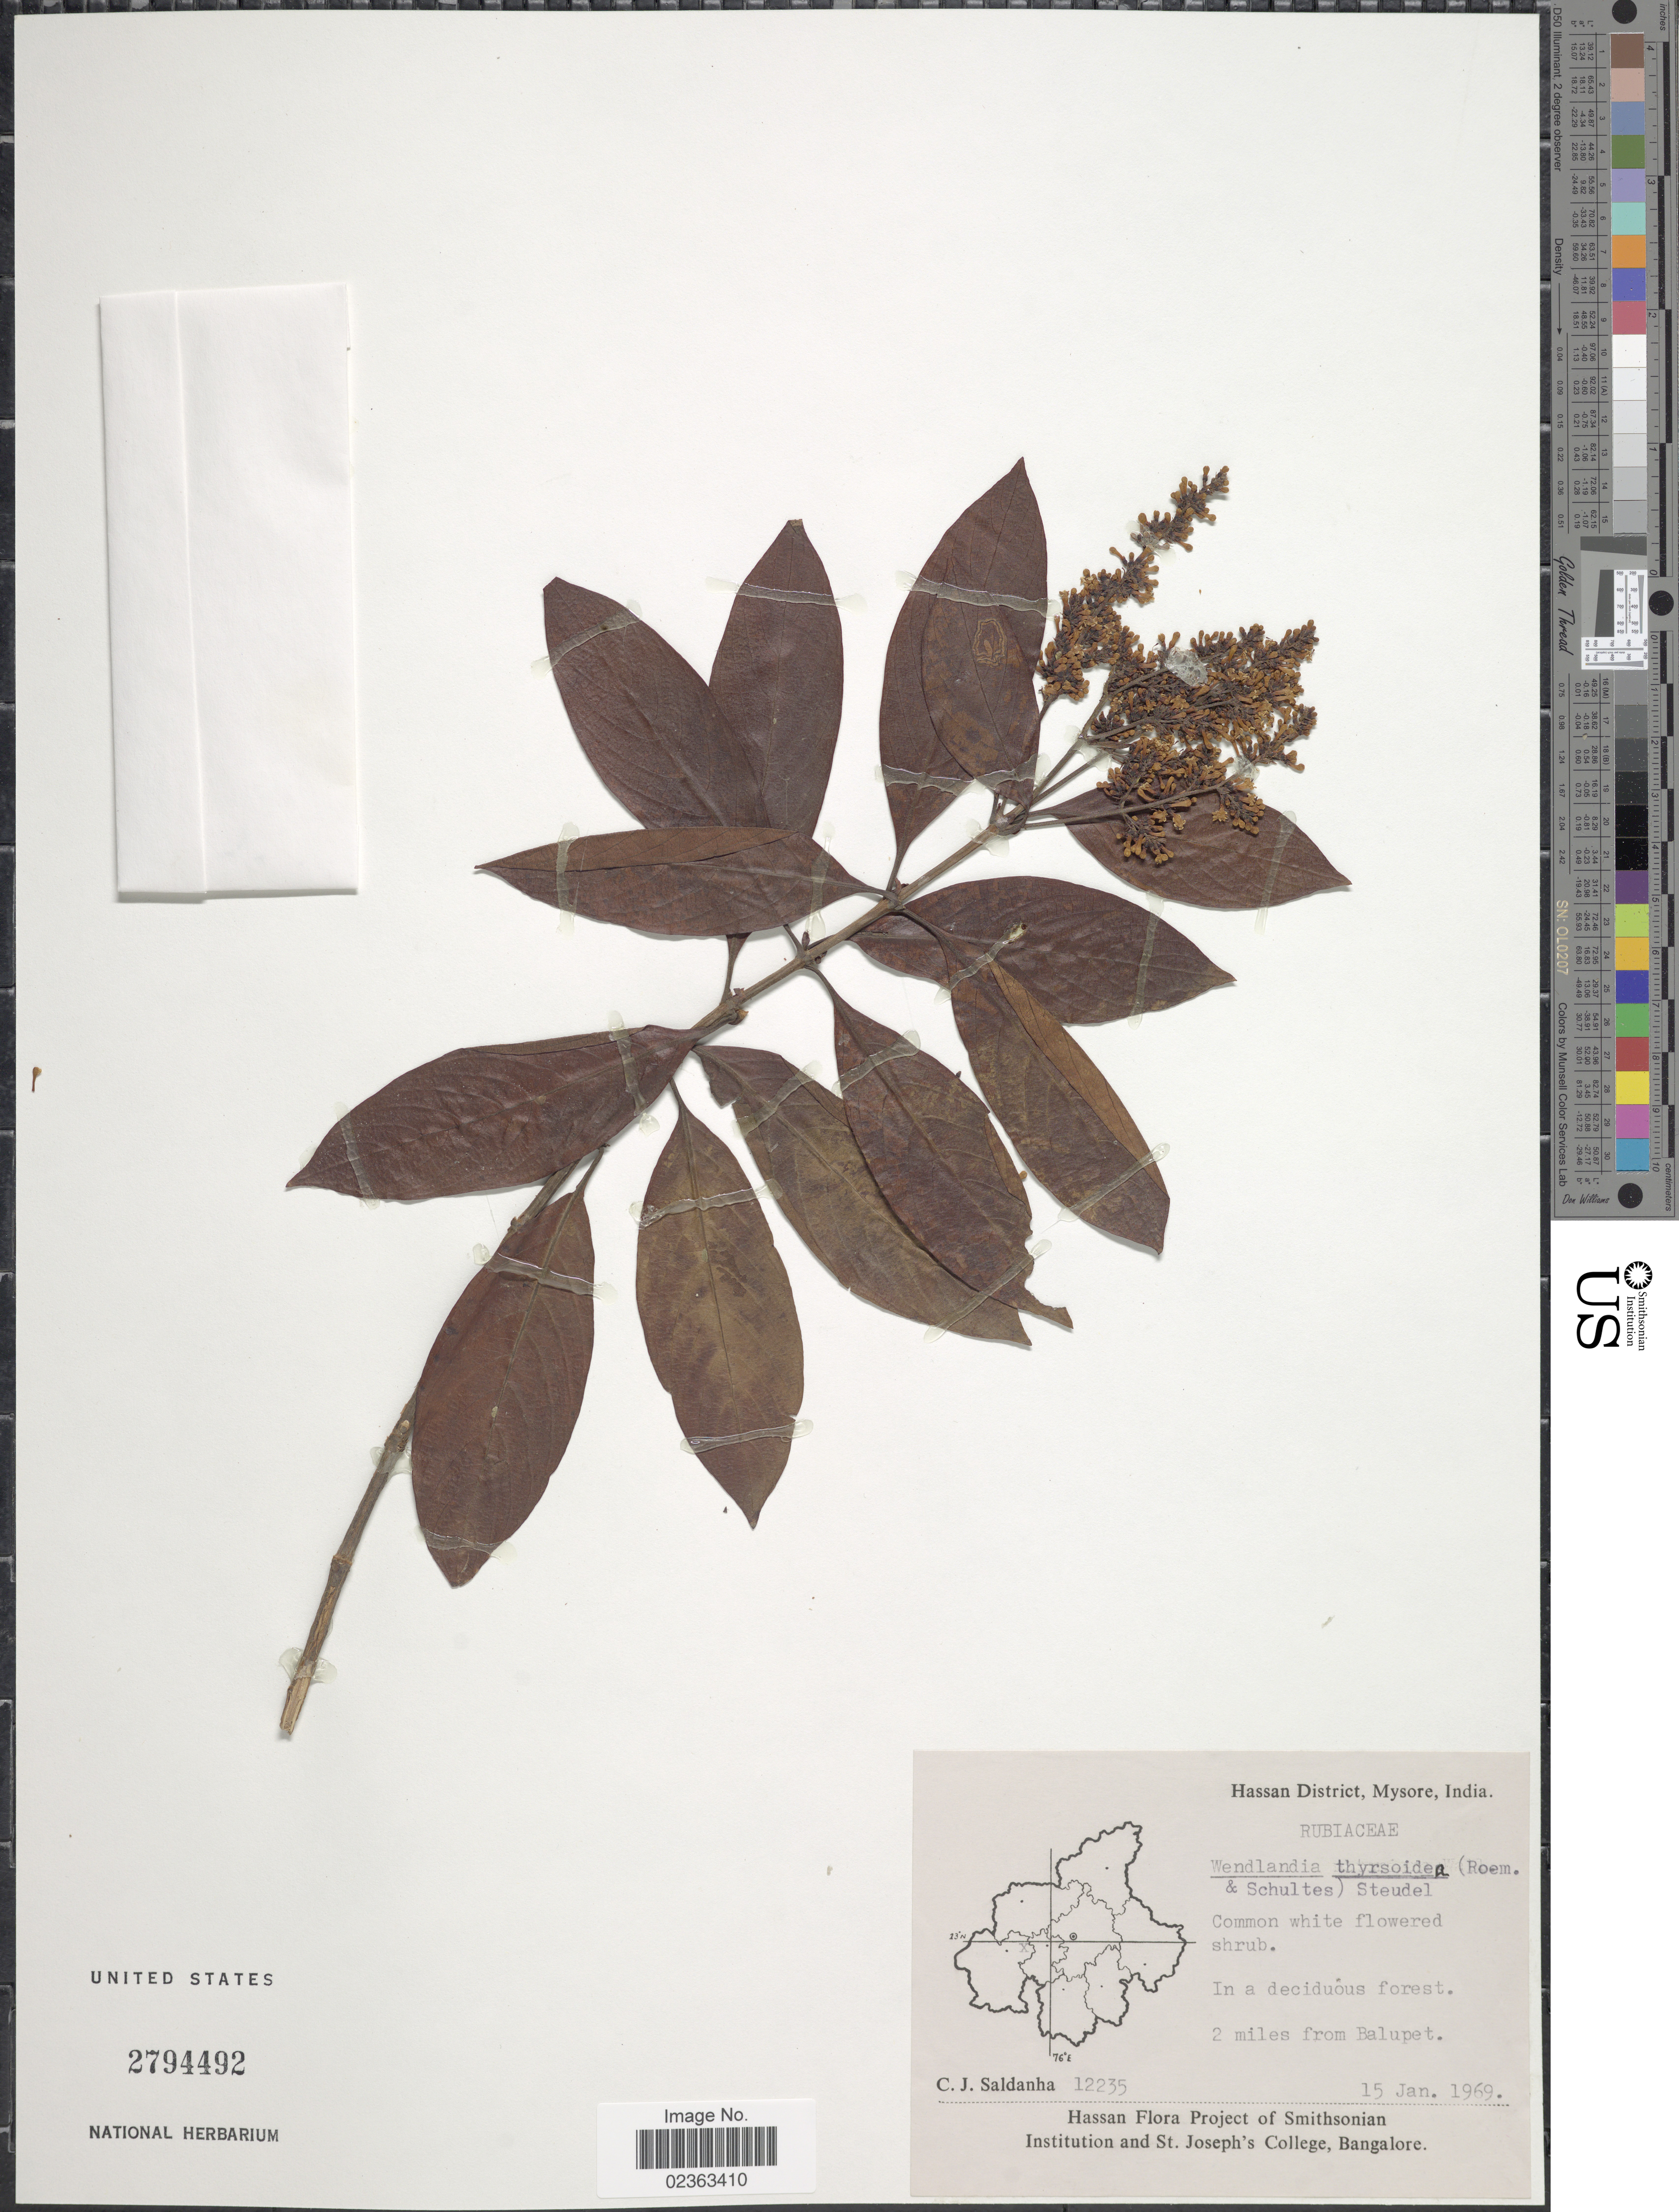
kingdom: Plantae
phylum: Tracheophyta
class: Magnoliopsida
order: Gentianales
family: Rubiaceae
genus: Wendlandia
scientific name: Wendlandia thyrsoidea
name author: (Roth) Steud.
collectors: C. J. Saldanha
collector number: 12235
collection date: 1969-01-15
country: India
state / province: Karnataka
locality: Hassan District, Mysore, 2 miles from Balupet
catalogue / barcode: US 2794492